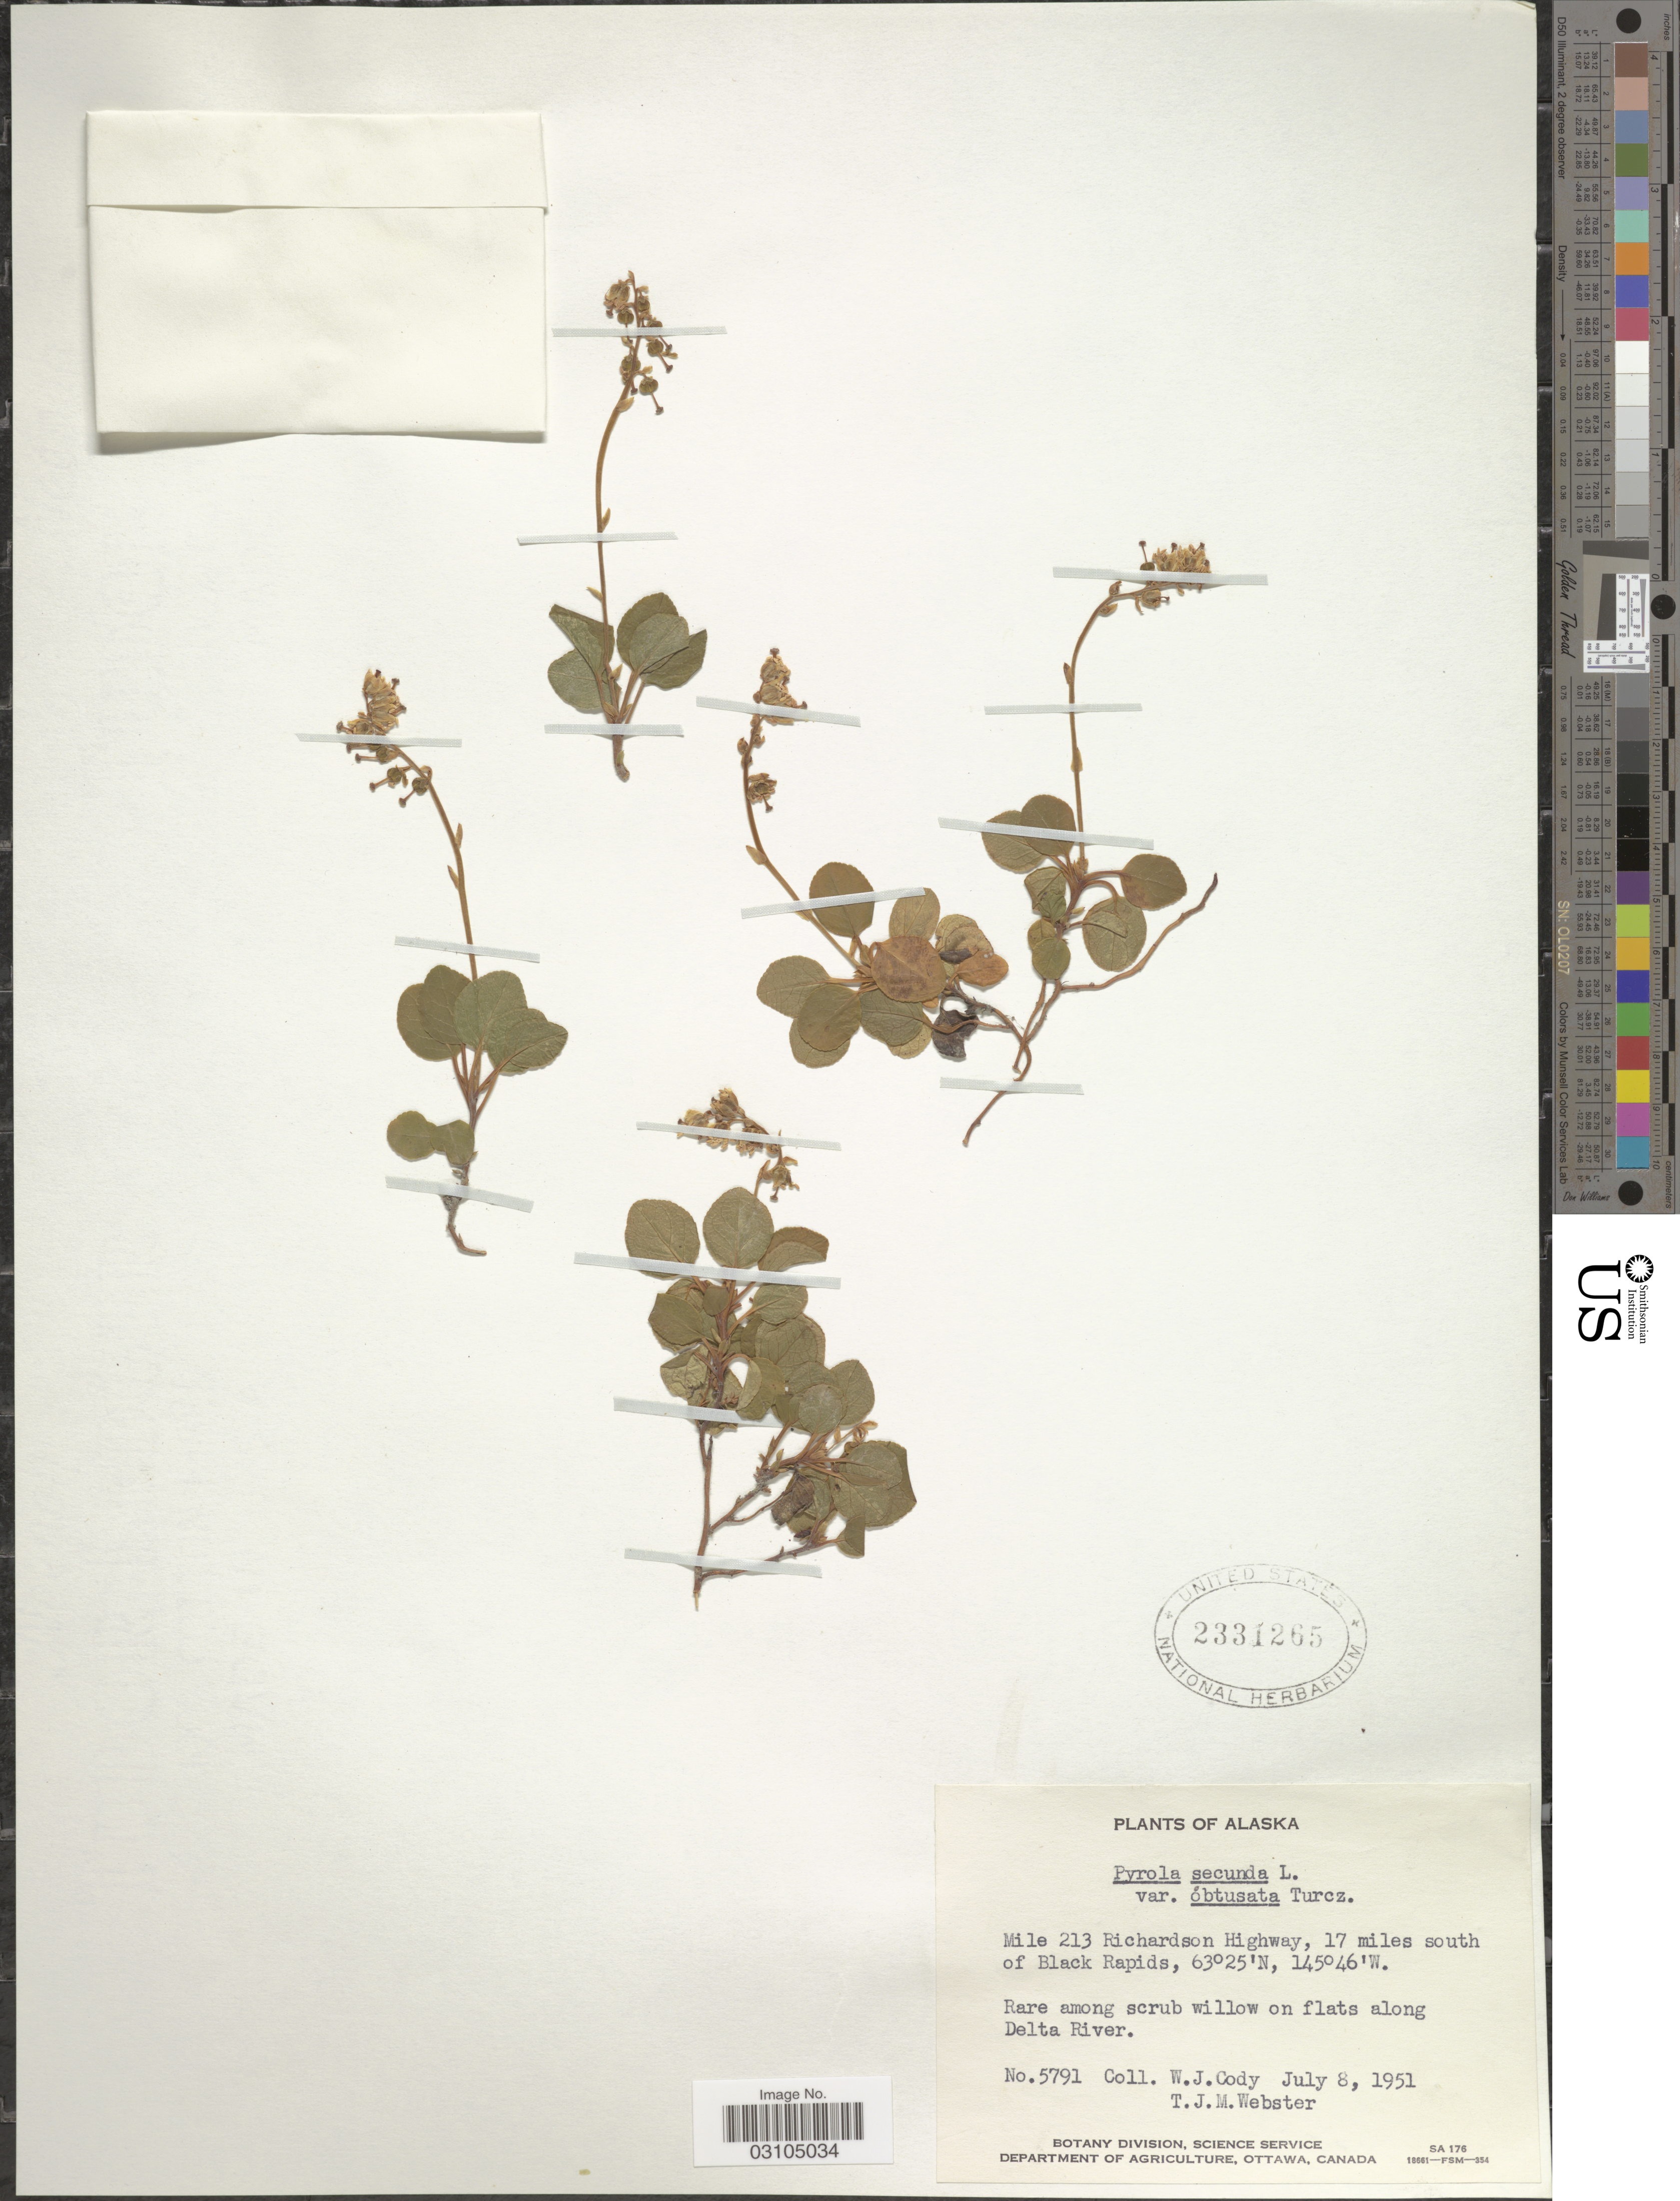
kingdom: Plantae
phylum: Tracheophyta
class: Magnoliopsida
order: Ericales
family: Ericaceae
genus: Orthilia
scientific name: Orthilia secunda var. obtusata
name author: (Turcz.) House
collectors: W. Cody & T. J. Webster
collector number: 5791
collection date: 1951-07-08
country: United States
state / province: Alaska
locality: Mile 213 Richardson Highway, 17 miles south of Black Rapids, Rare among scrub willow on flats along Delta River.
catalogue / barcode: US 2331265